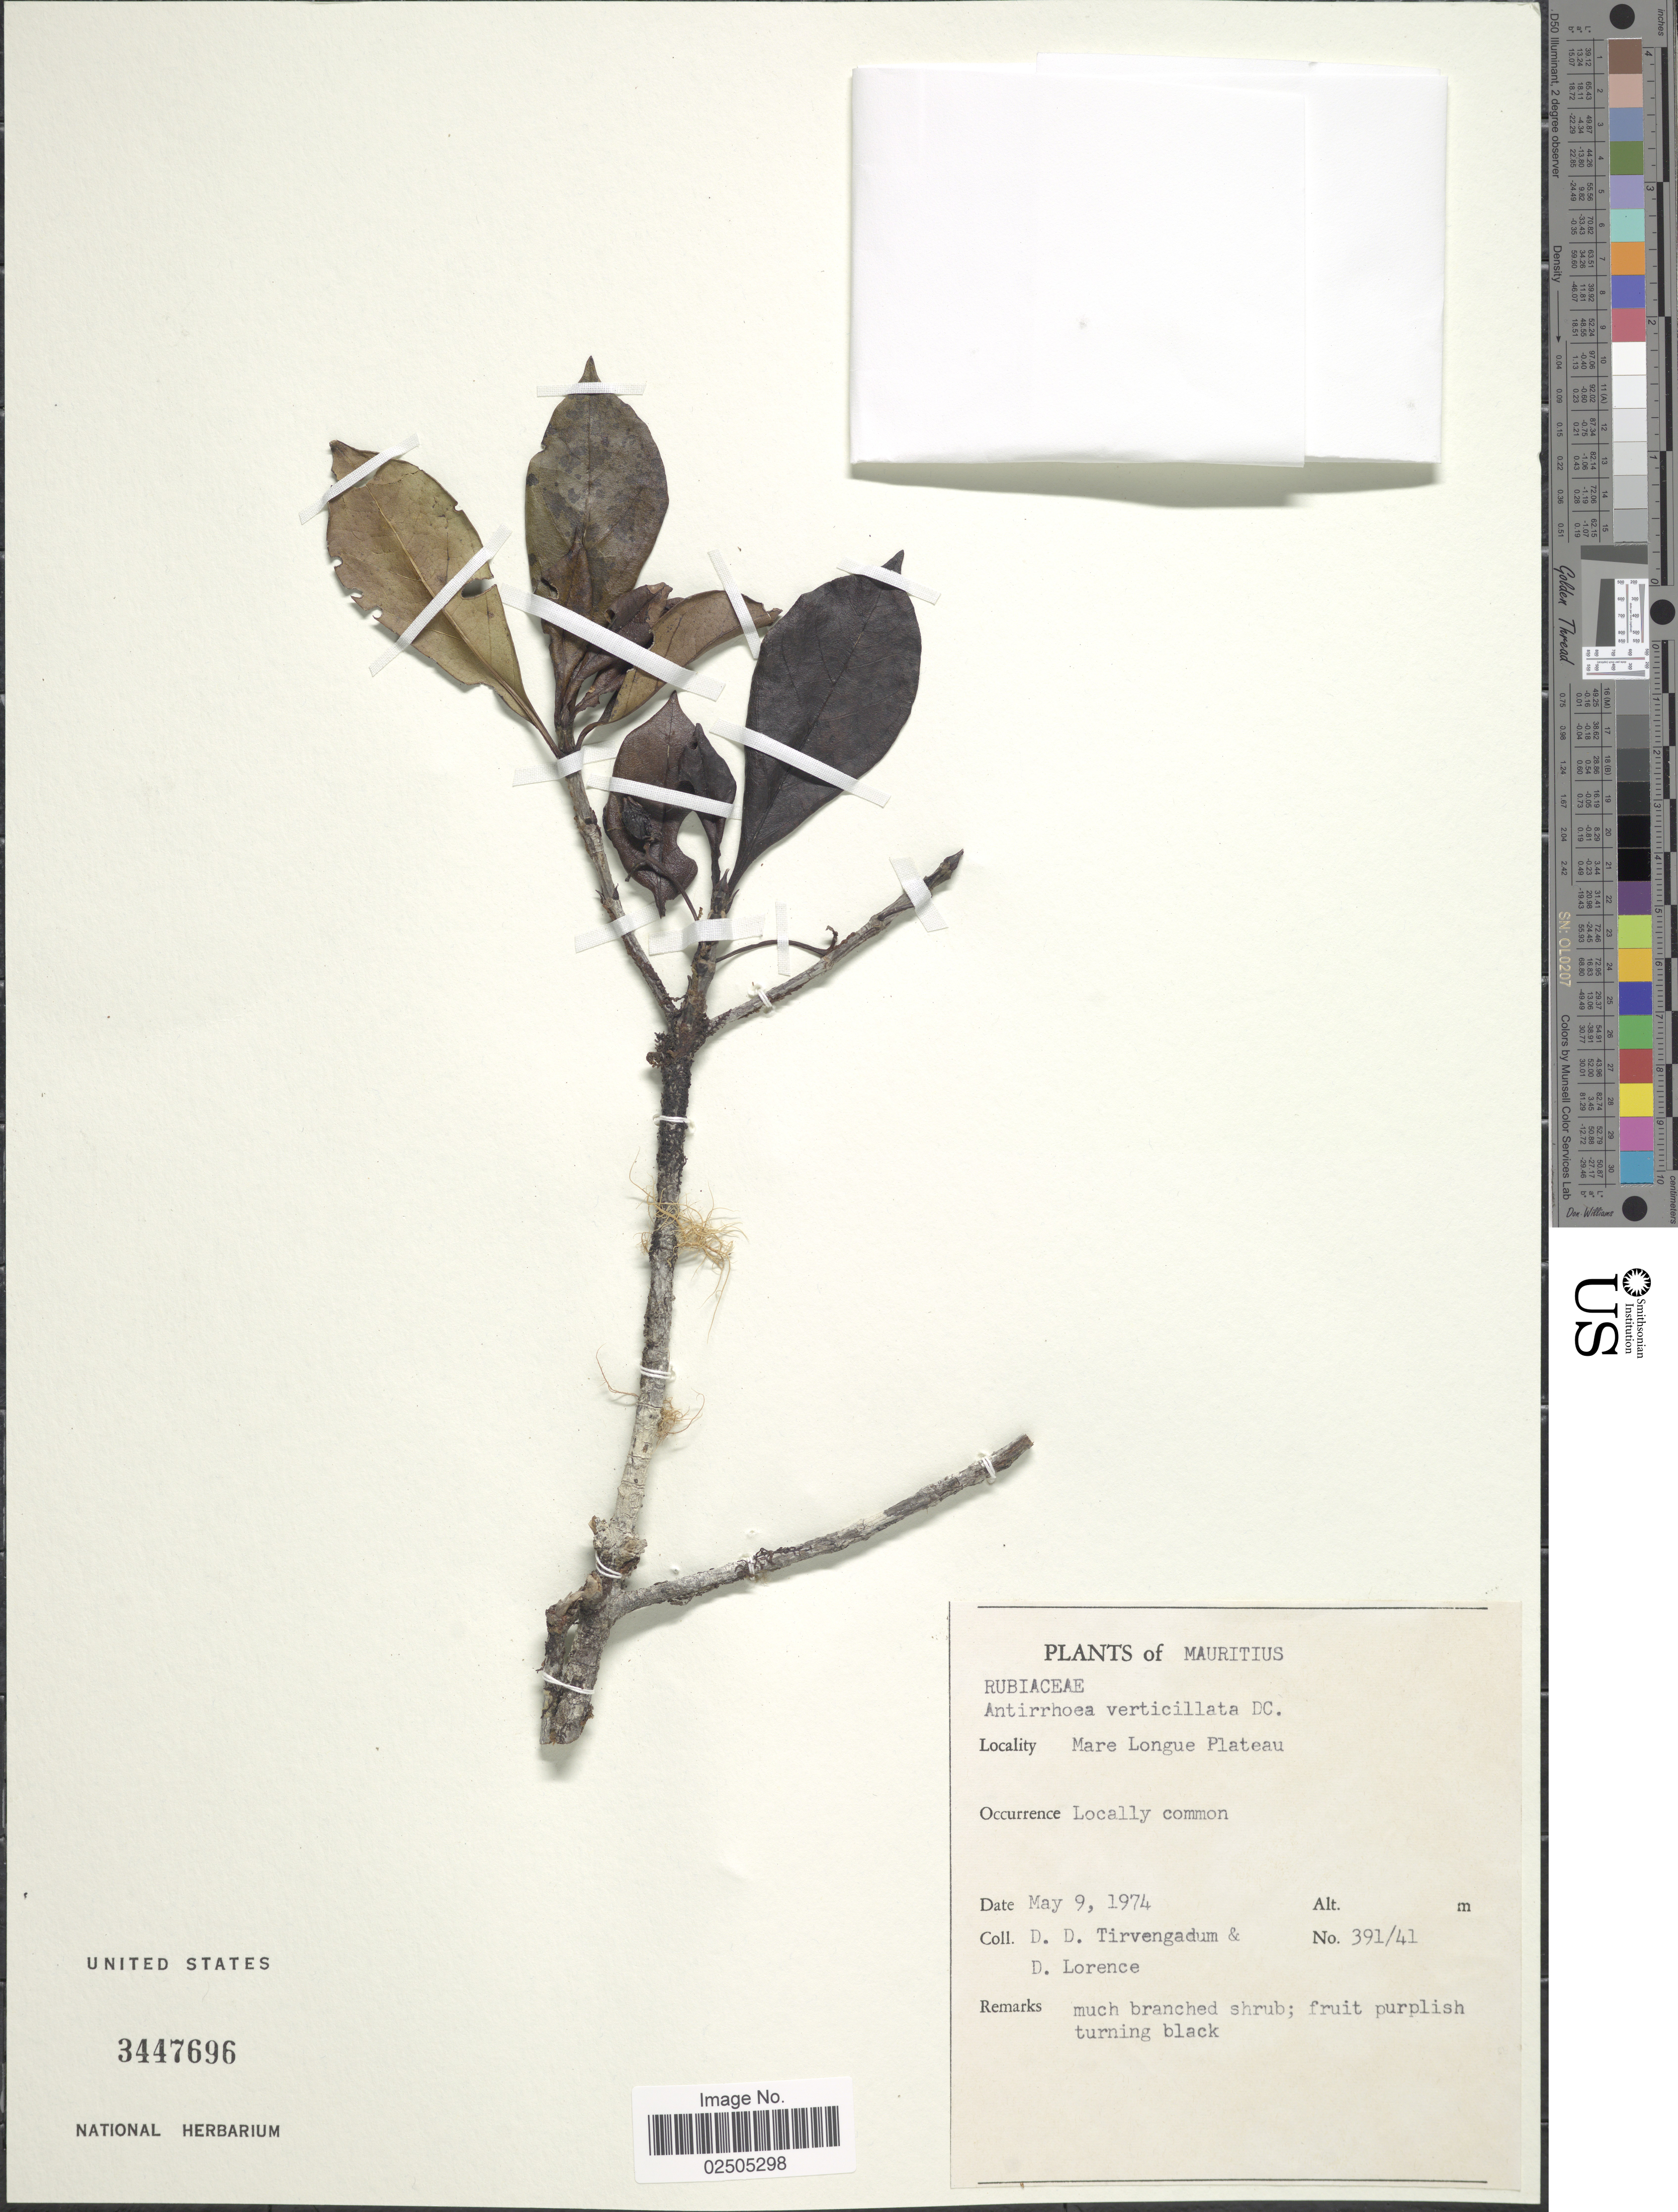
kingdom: Plantae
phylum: Tracheophyta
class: Magnoliopsida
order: Gentianales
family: Rubiaceae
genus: Antirhea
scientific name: Antirhea borbonica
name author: J.F. Gmel.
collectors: D. Tirvengadum & D. Lorence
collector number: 391/41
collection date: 1974-05-09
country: Mauritius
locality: Mare Longue Plateau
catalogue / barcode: US 3447696